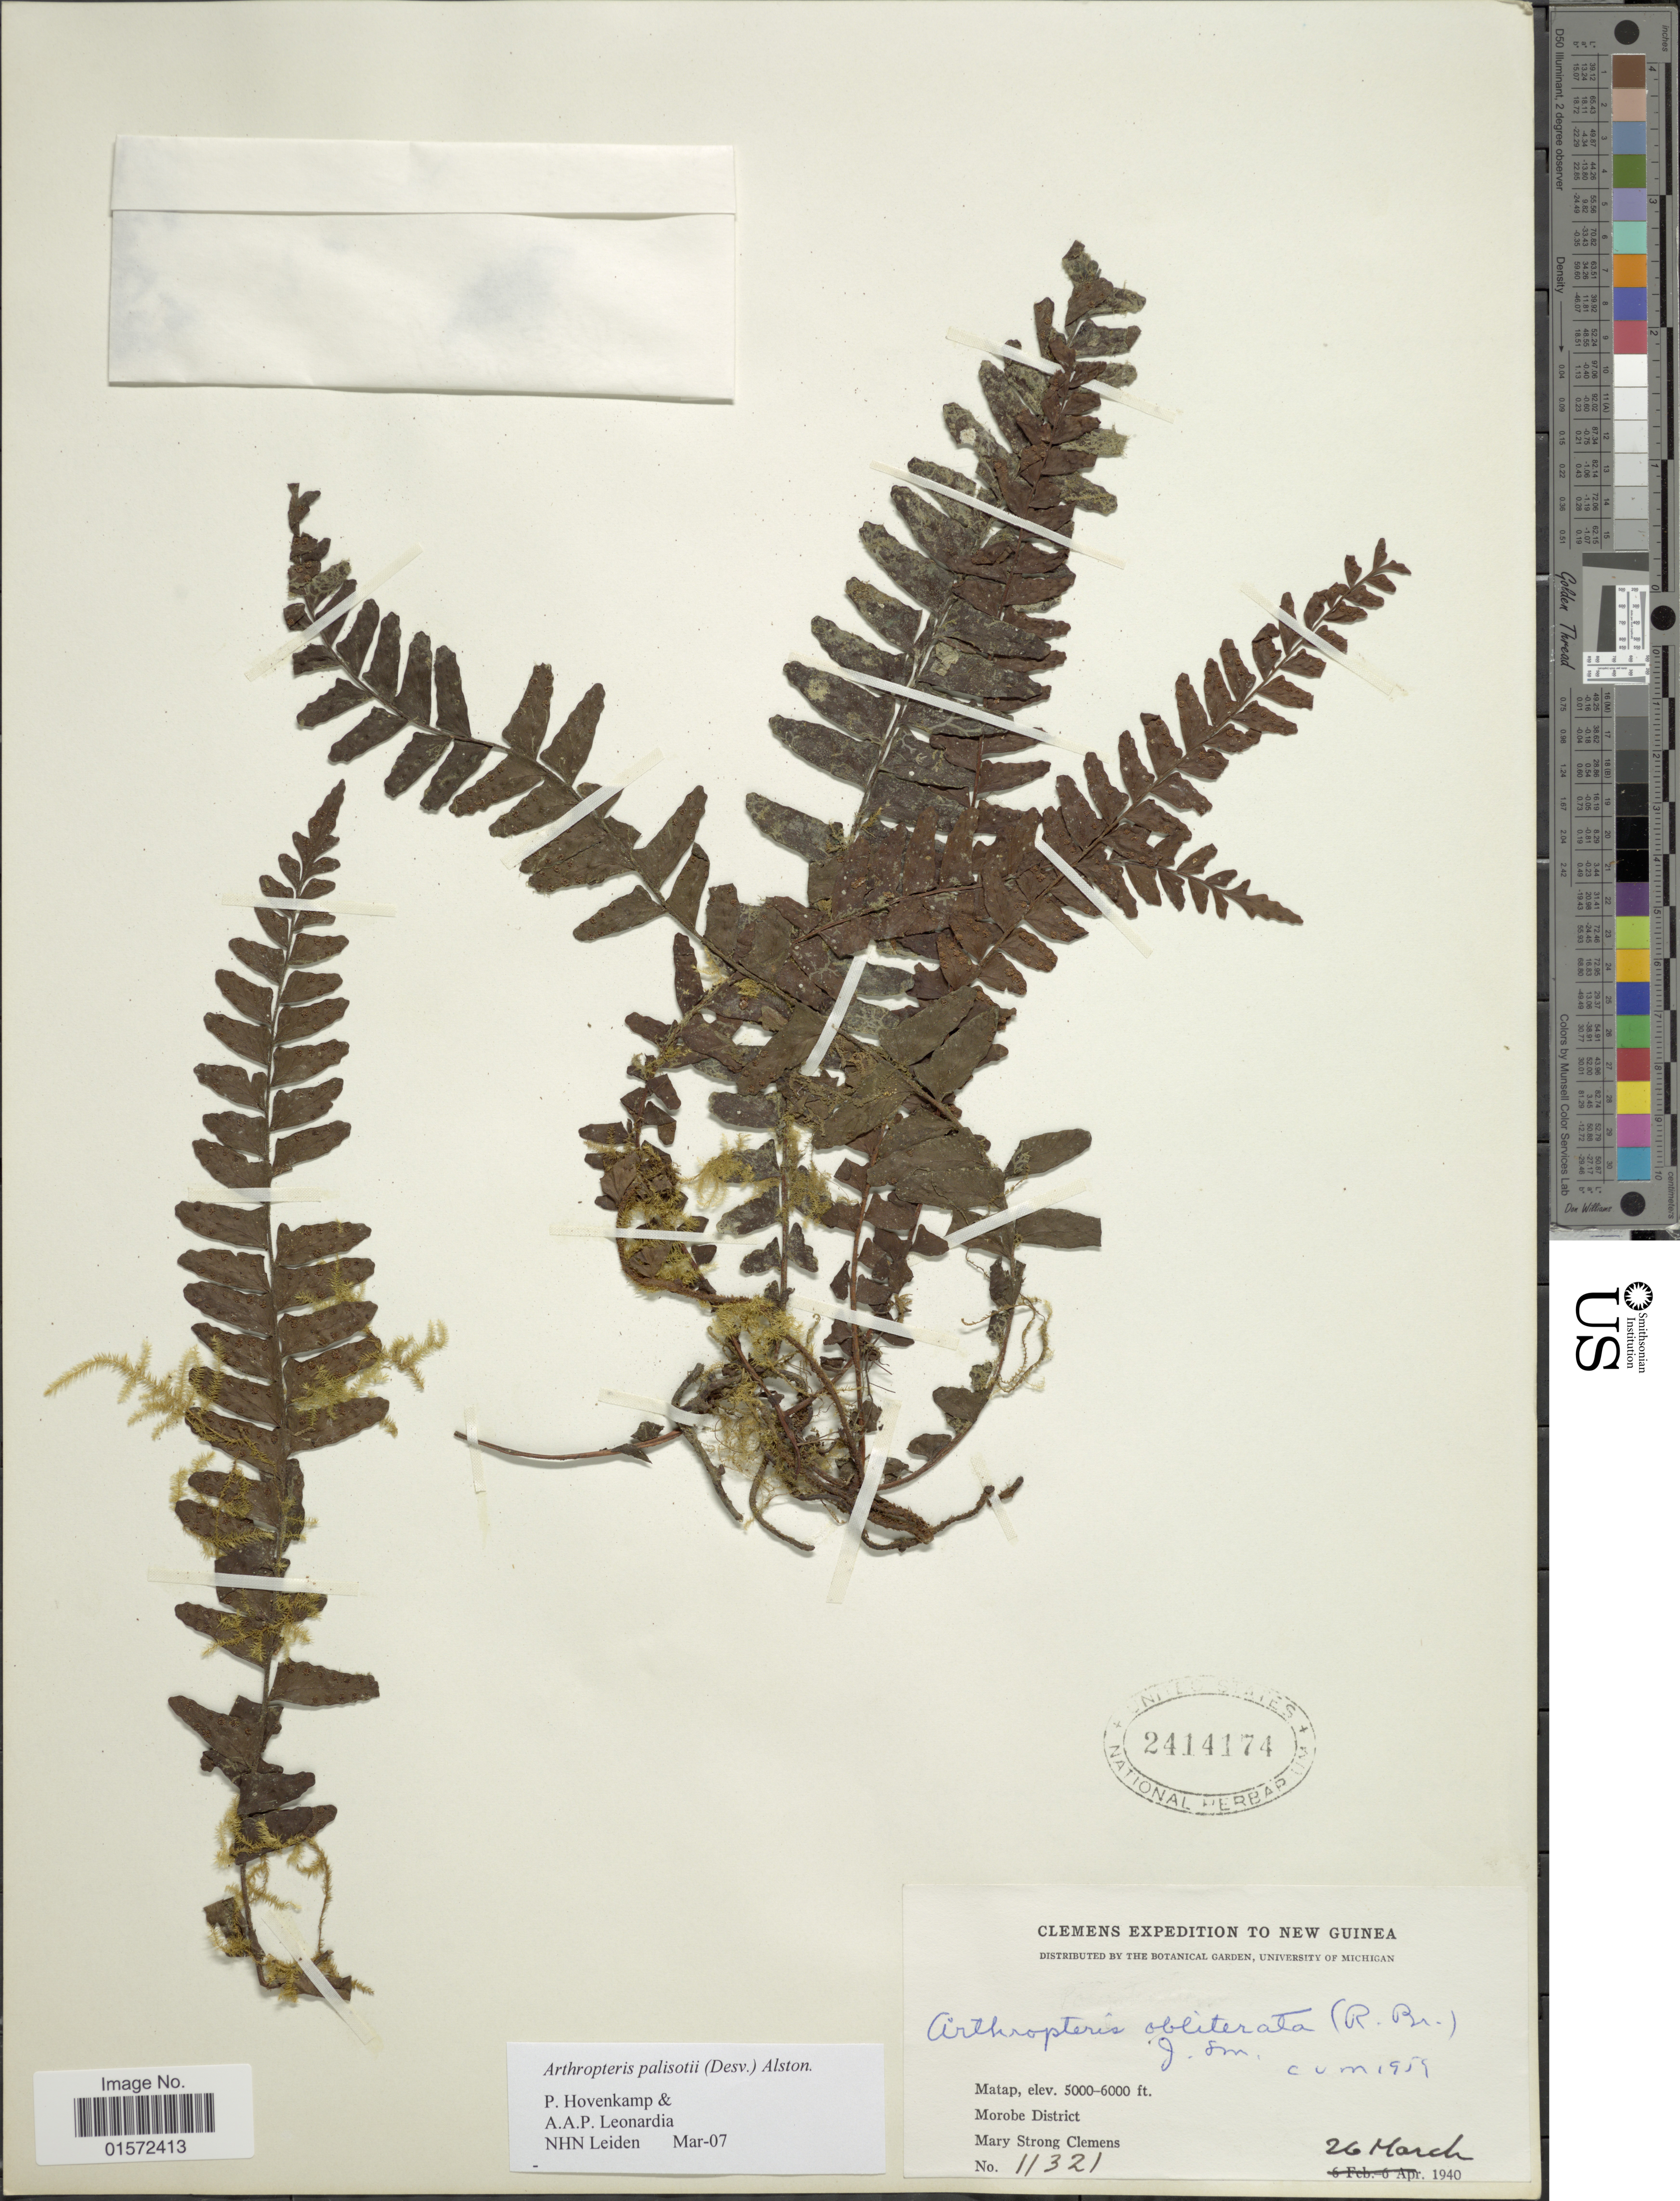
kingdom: Plantae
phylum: Tracheophyta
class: Polypodiopsida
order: Polypodiales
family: Tectariaceae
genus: Arthropteris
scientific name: Arthropteris palisotii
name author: (Desv.) Alston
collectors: M. S. Clemens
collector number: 11321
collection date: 1940-03-26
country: Papua New Guinea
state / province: Morobe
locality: Matap, Morobe district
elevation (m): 1524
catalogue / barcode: US 2414174